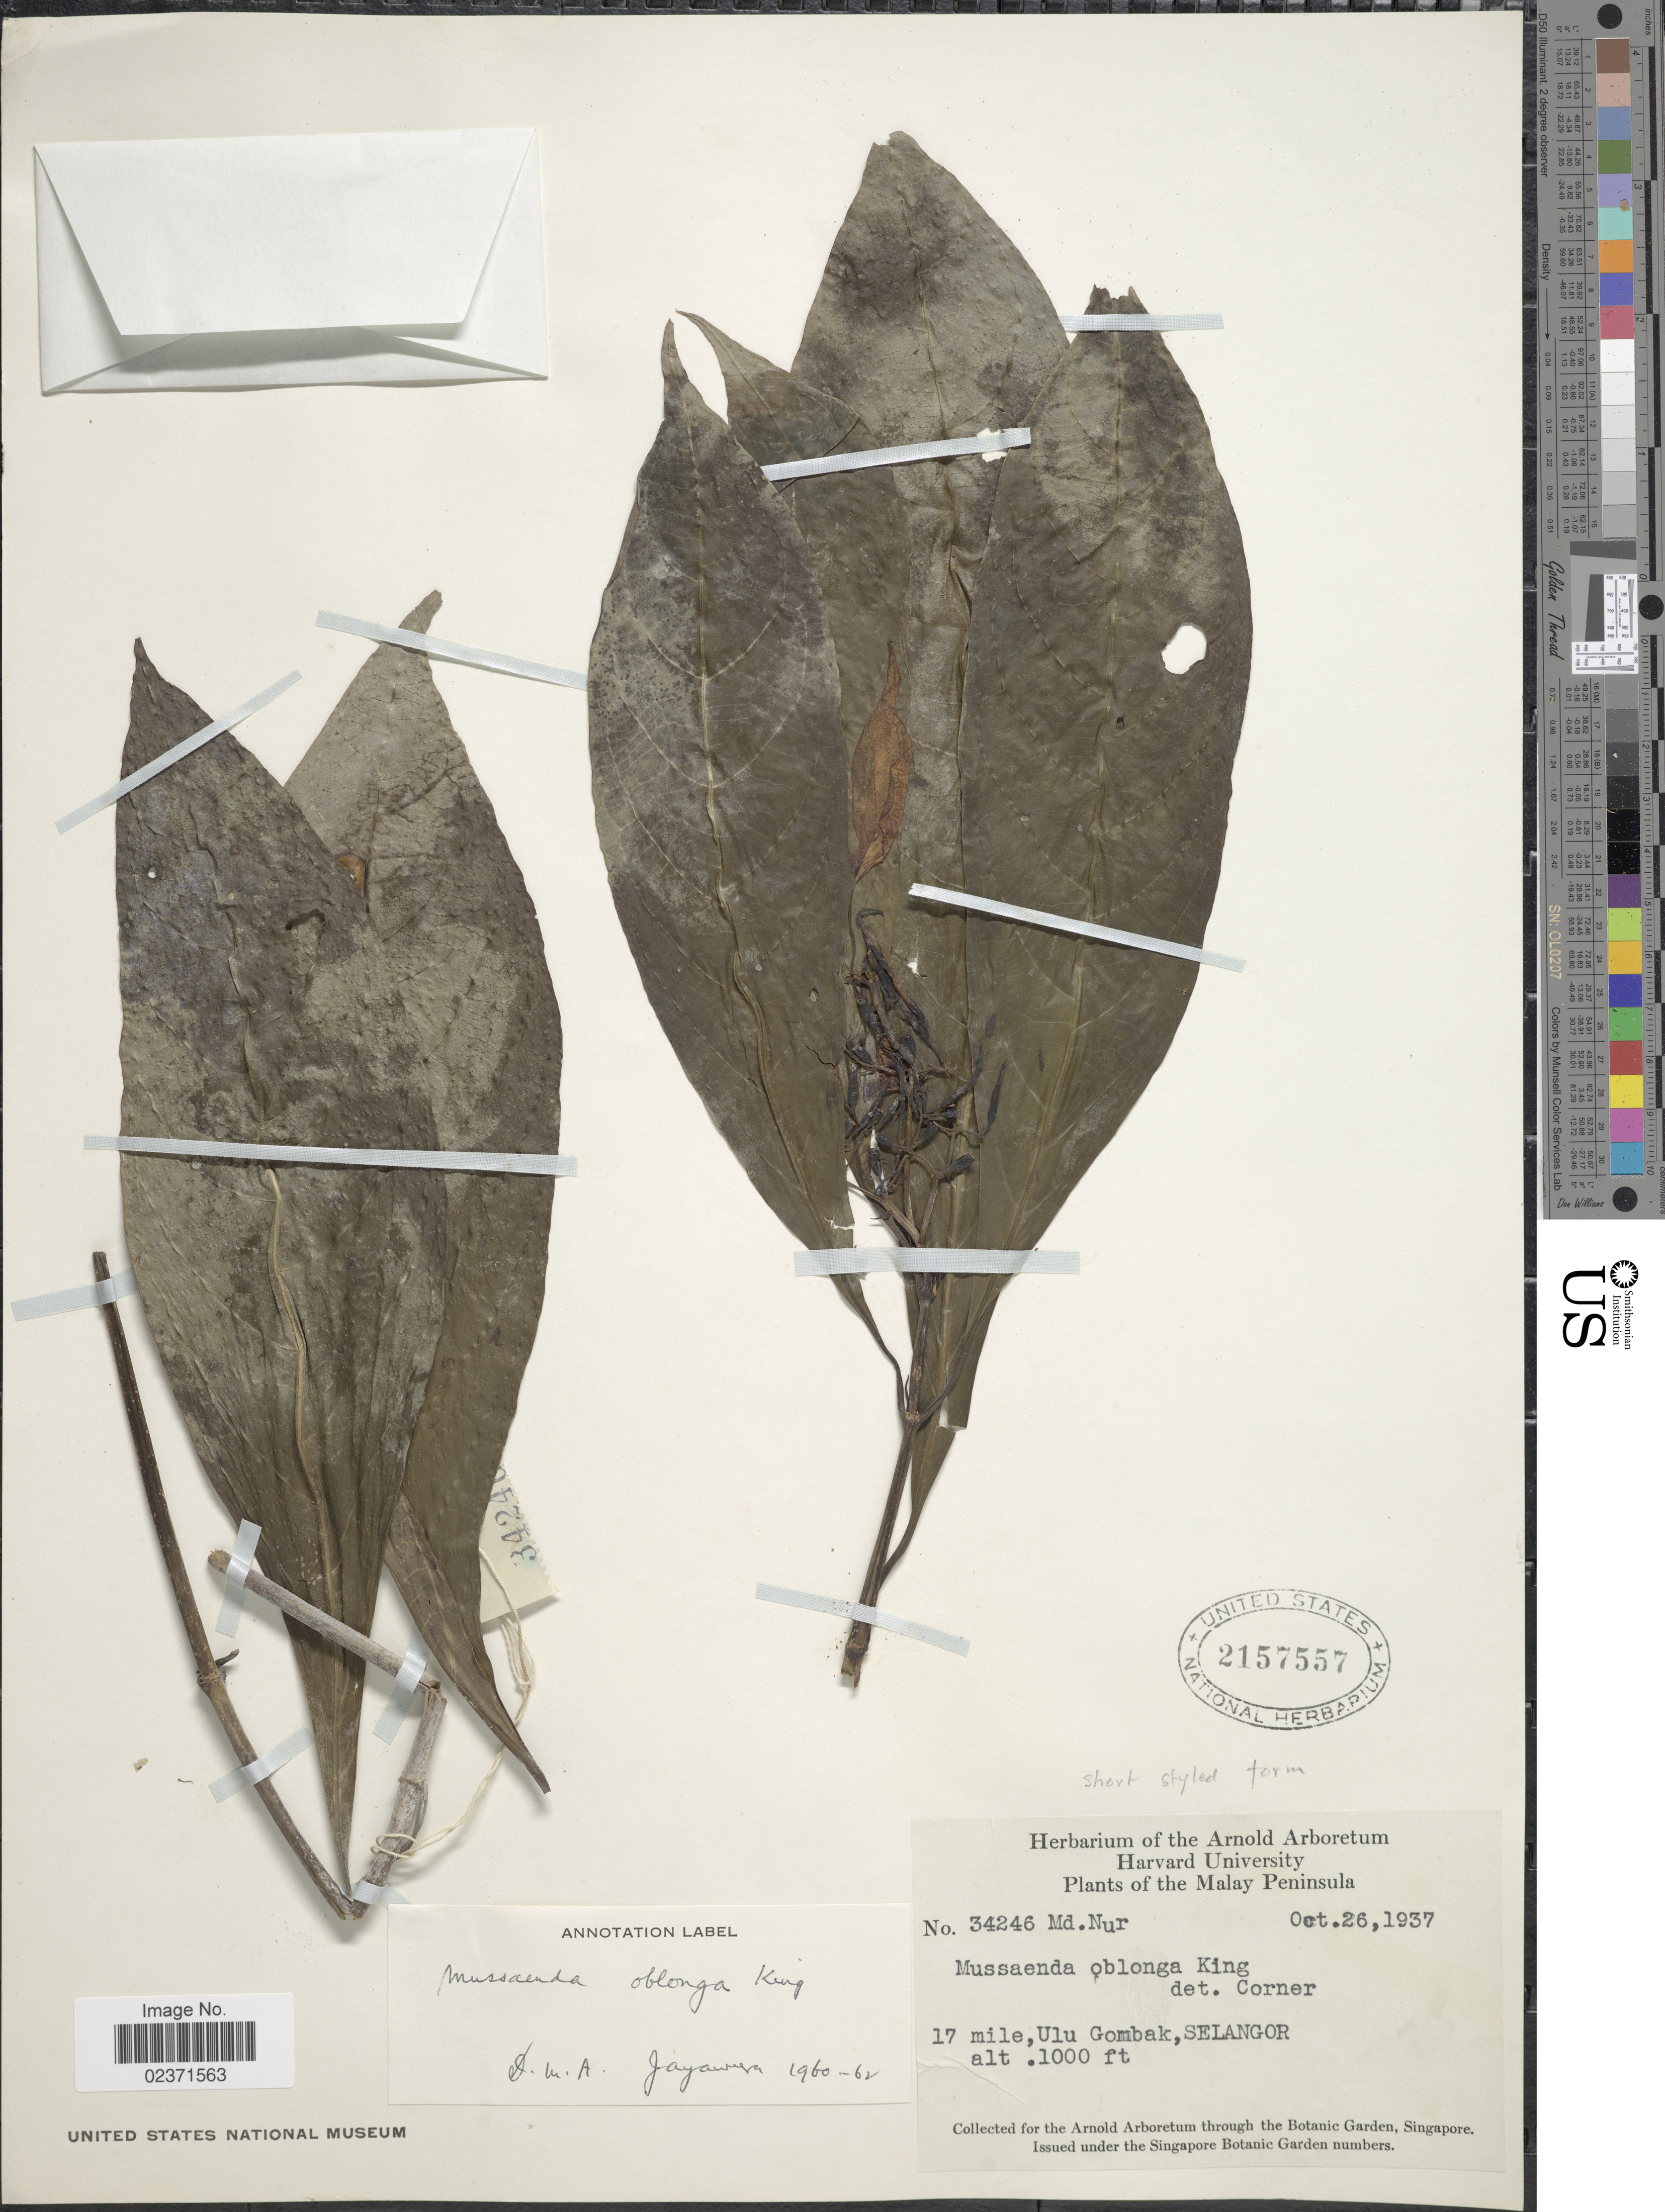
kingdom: Plantae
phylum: Tracheophyta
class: Magnoliopsida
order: Gentianales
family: Rubiaceae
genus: Mussaenda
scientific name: Mussaenda oblonga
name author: King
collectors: M. Nur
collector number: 34246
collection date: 1937-10-26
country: Malaysia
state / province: Selangor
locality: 17 mile, Ulu Gombak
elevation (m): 305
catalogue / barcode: US 2157557